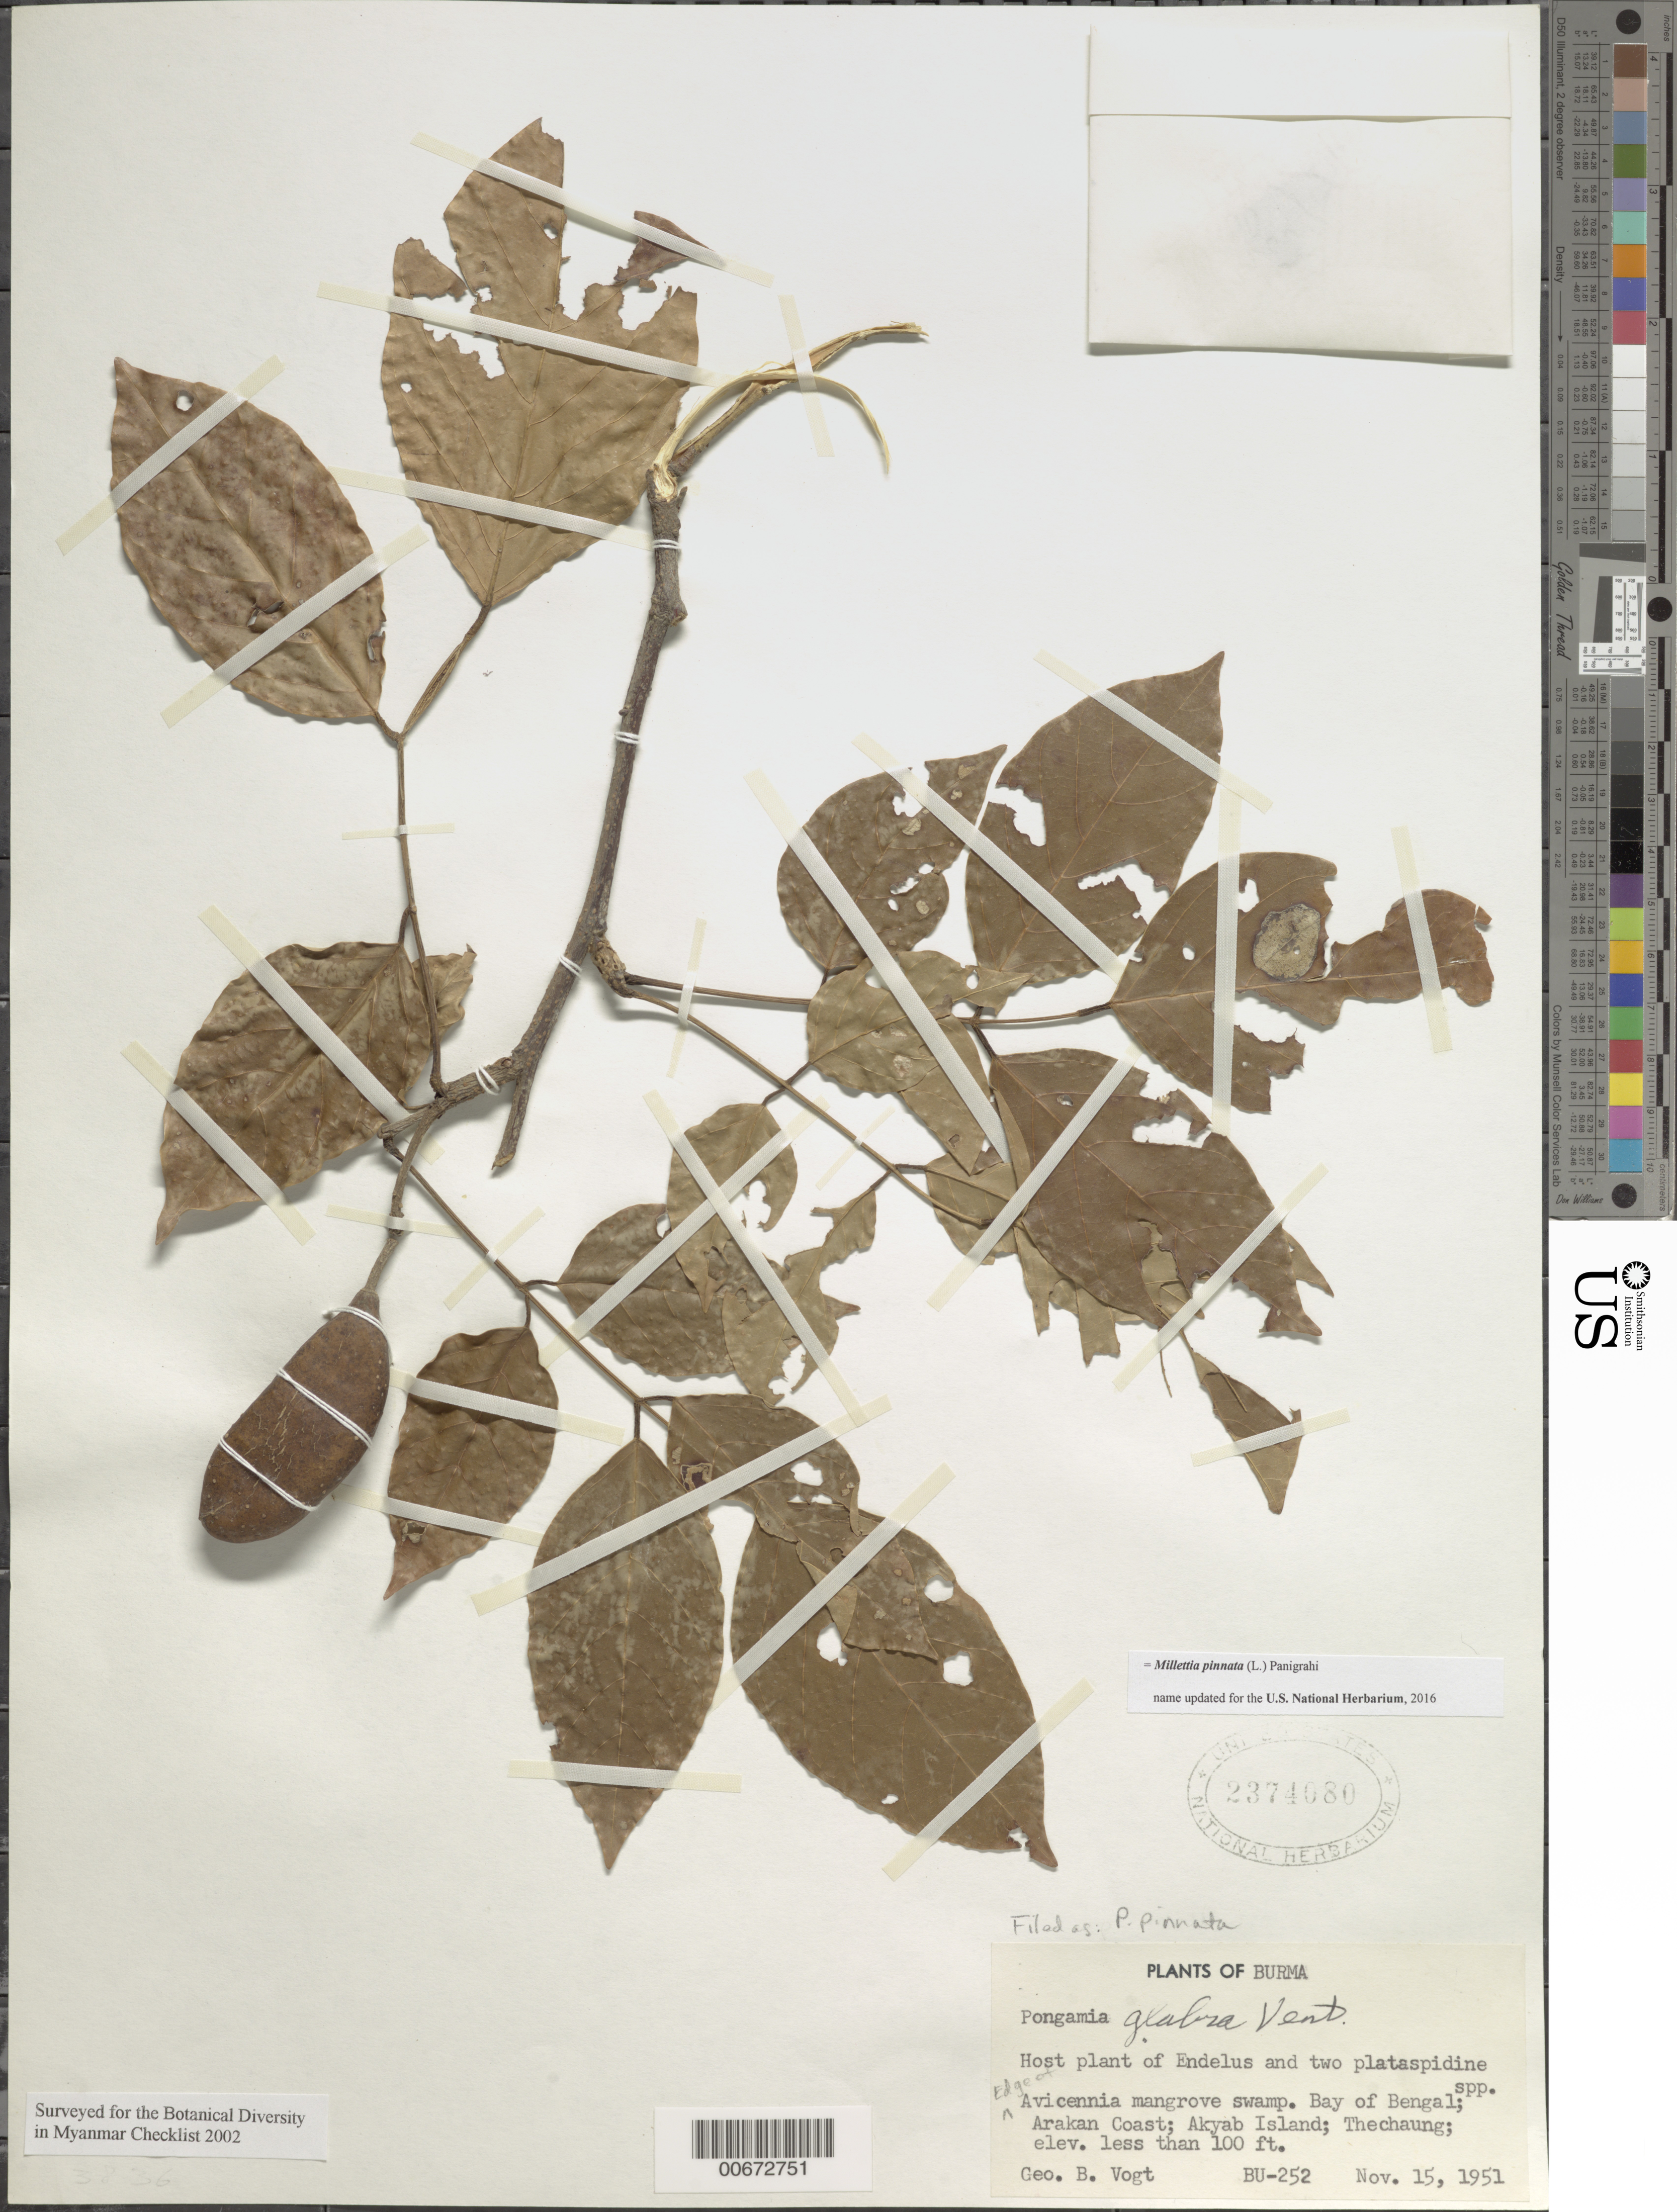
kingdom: Plantae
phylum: Tracheophyta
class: Magnoliopsida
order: Fabales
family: Fabaceae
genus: Millettia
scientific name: Millettia pinnata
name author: (L.) Panigrahi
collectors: G. Vogt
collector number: BU-252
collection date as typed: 15 Nov 1951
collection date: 1951-11-15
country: Myanmar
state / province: Rakhine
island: Akyab I.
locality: Bay of Bengal, Arakan Coast.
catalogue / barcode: US 2374080